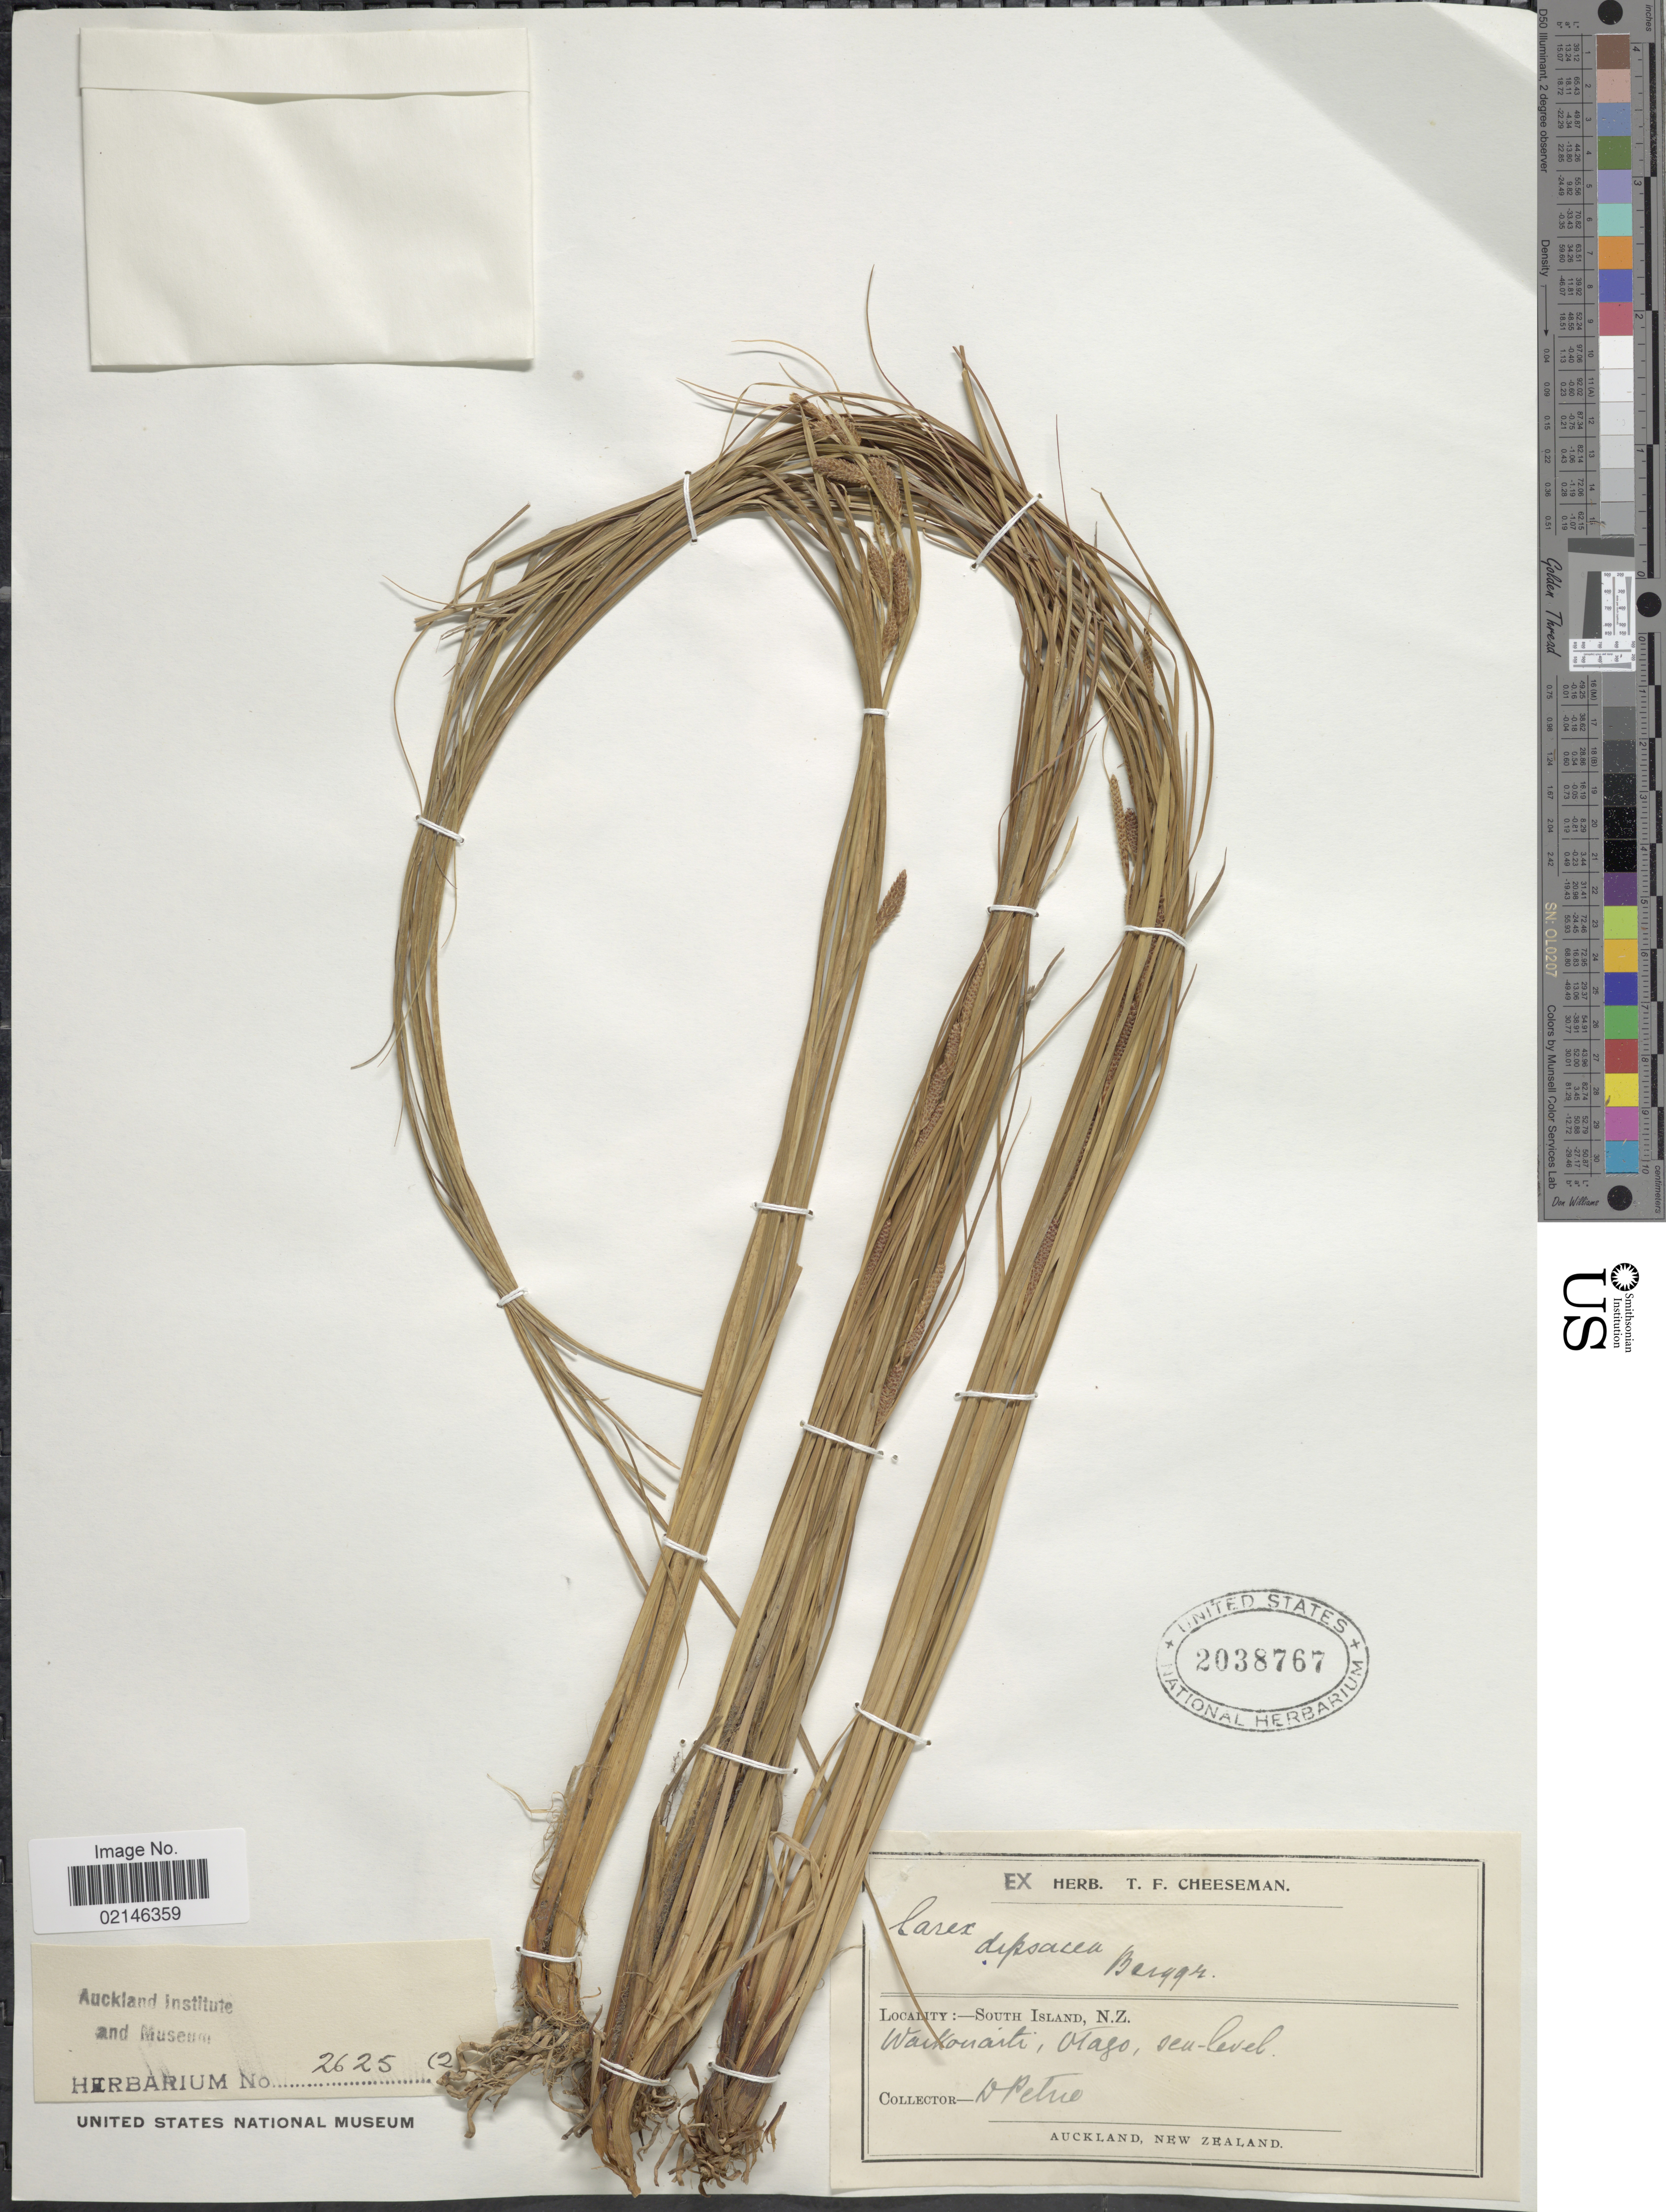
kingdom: Plantae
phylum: Tracheophyta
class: Liliopsida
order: Poales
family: Cyperaceae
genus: Carex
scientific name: Carex dipsacea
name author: Berggr.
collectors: D. Petrie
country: New Zealand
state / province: Otago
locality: South Island. Waikouaiti, Otago, sea-level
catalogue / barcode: US 2038767